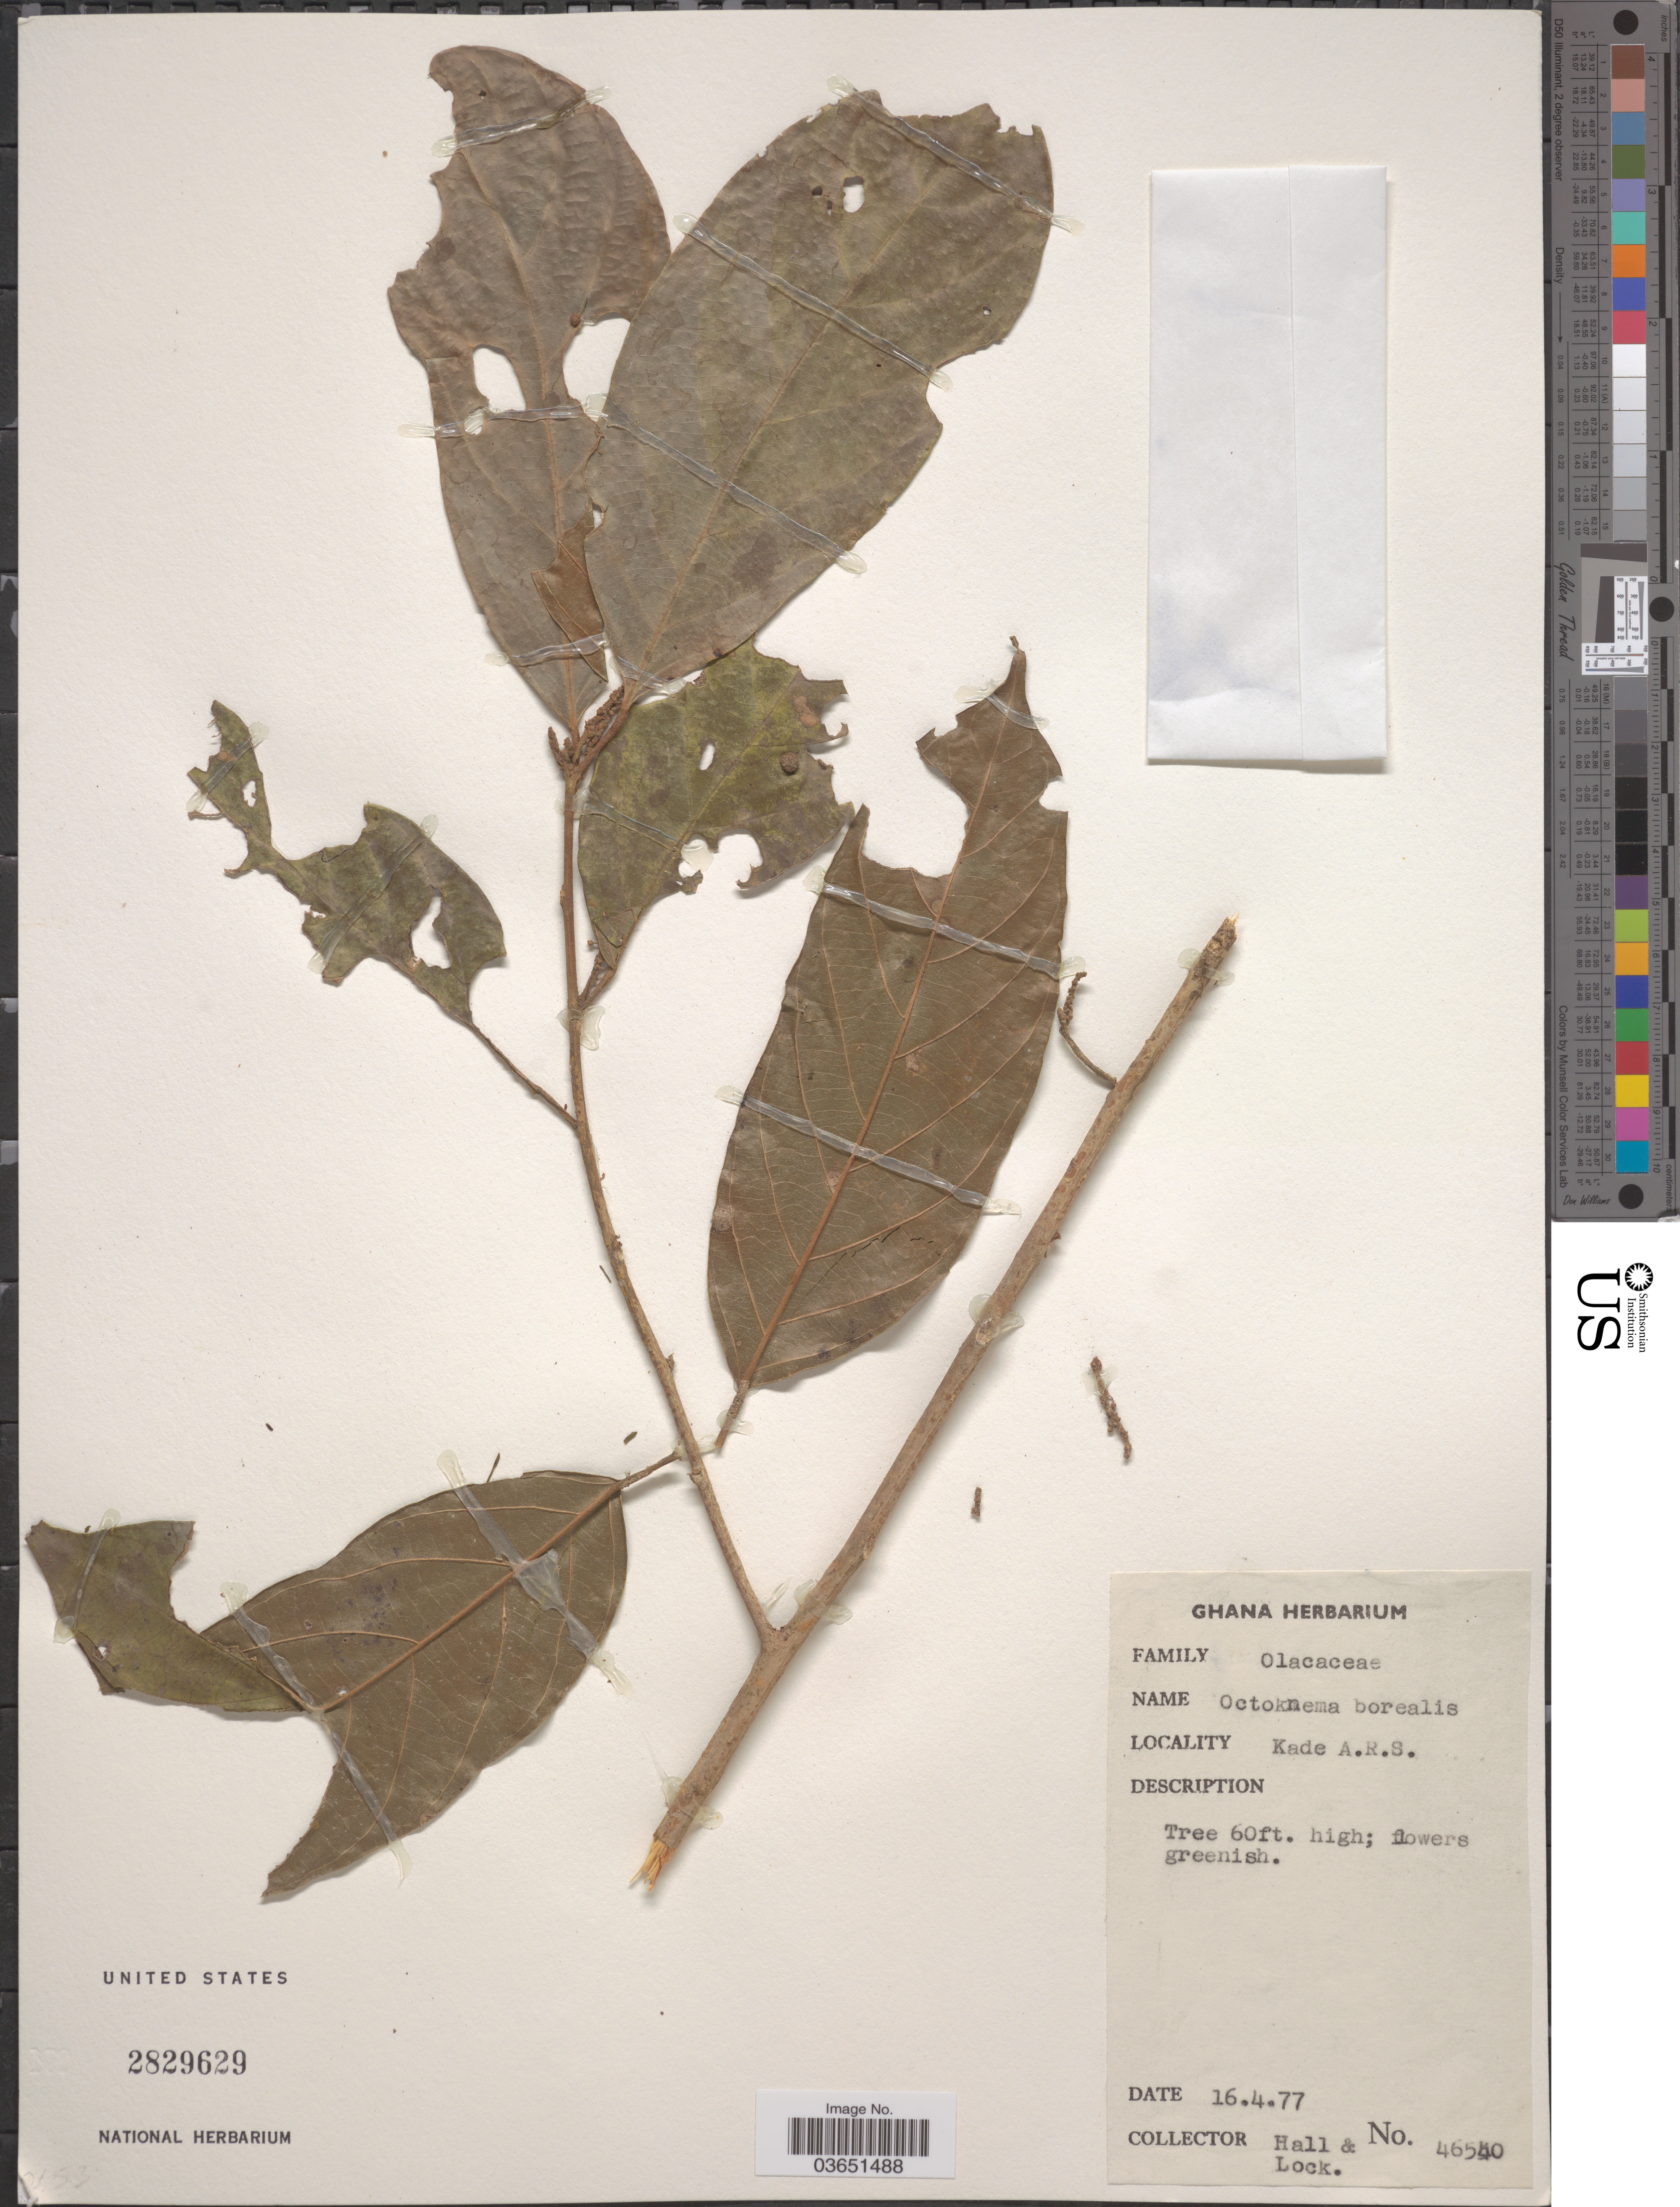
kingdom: Plantae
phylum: Tracheophyta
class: Magnoliopsida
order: Santalales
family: Octoknemaceae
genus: Octoknema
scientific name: Octoknema borealis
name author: Hutch. & Dalziel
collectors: -- Hall & -. Lock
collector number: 46540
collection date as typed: Transcribed d/m/y: 16/4/77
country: Ghana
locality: Kade A.R.S.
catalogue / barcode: US 2829629